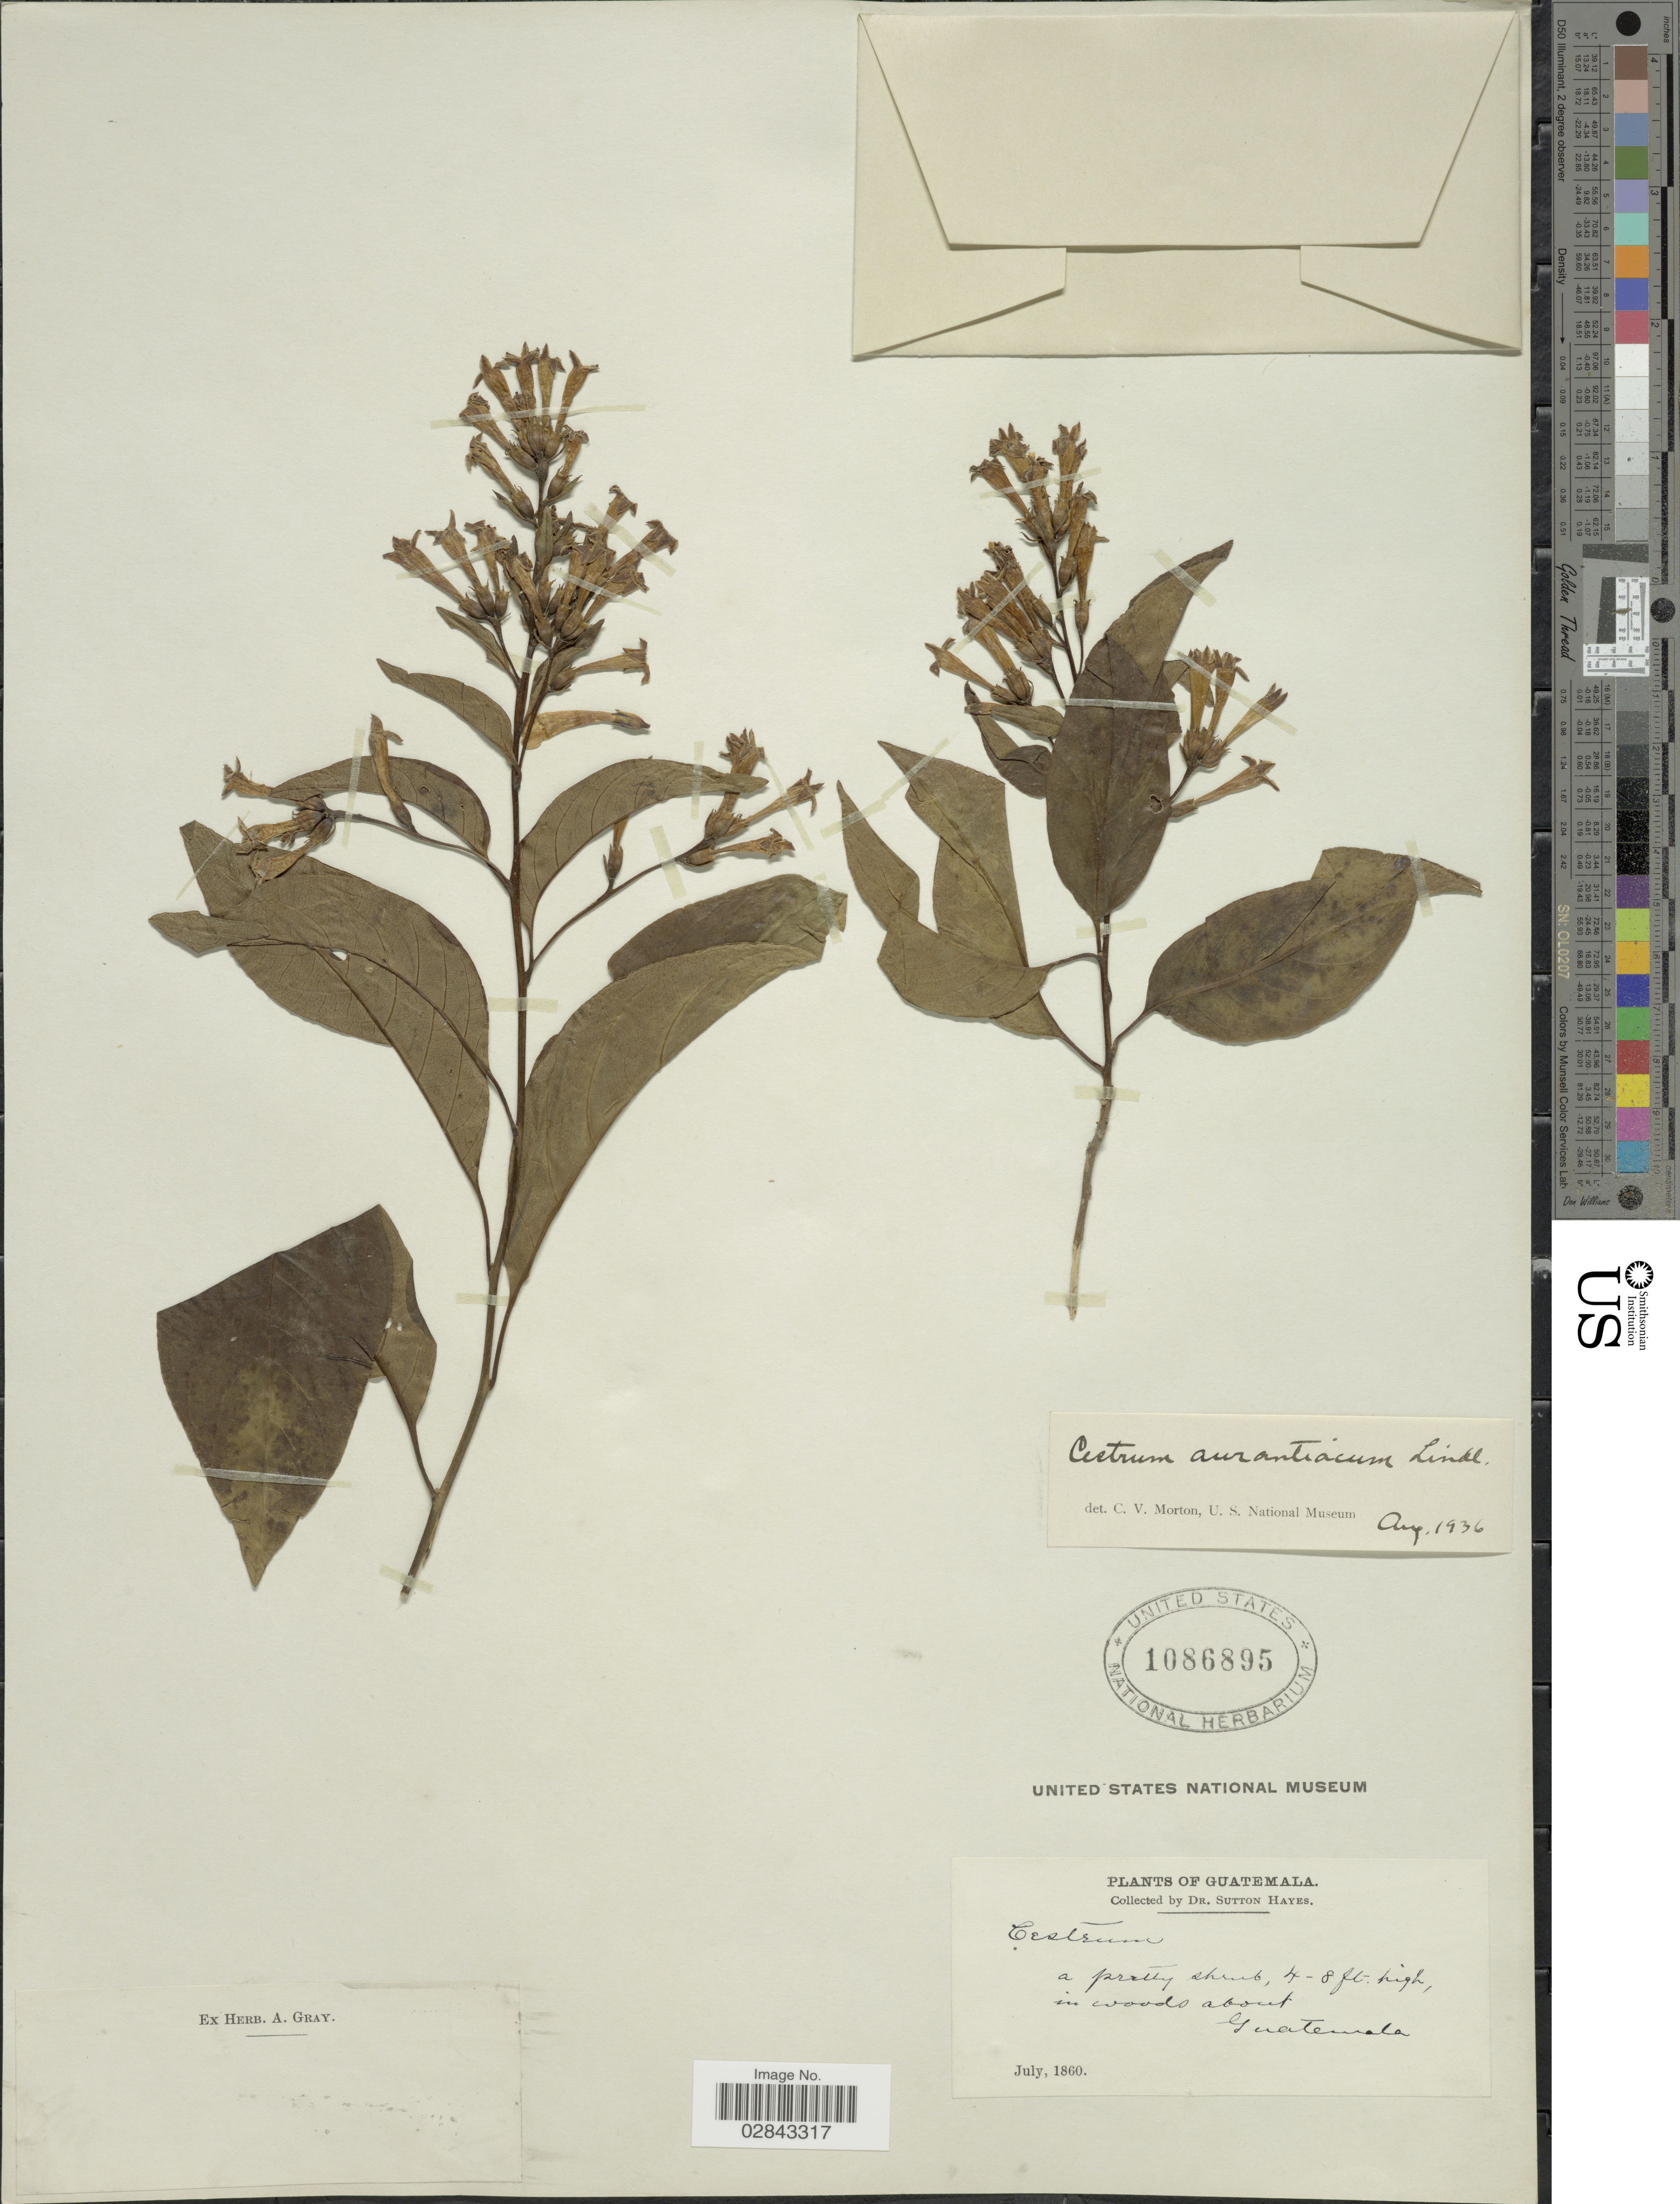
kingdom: Plantae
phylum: Tracheophyta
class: Magnoliopsida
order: Solanales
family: Solanaceae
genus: Cestrum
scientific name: Cestrum aurantiacum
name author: Lindley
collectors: S. Hayes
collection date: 1860-07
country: Guatemala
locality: In woods about Guatemala.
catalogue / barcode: US 1086895